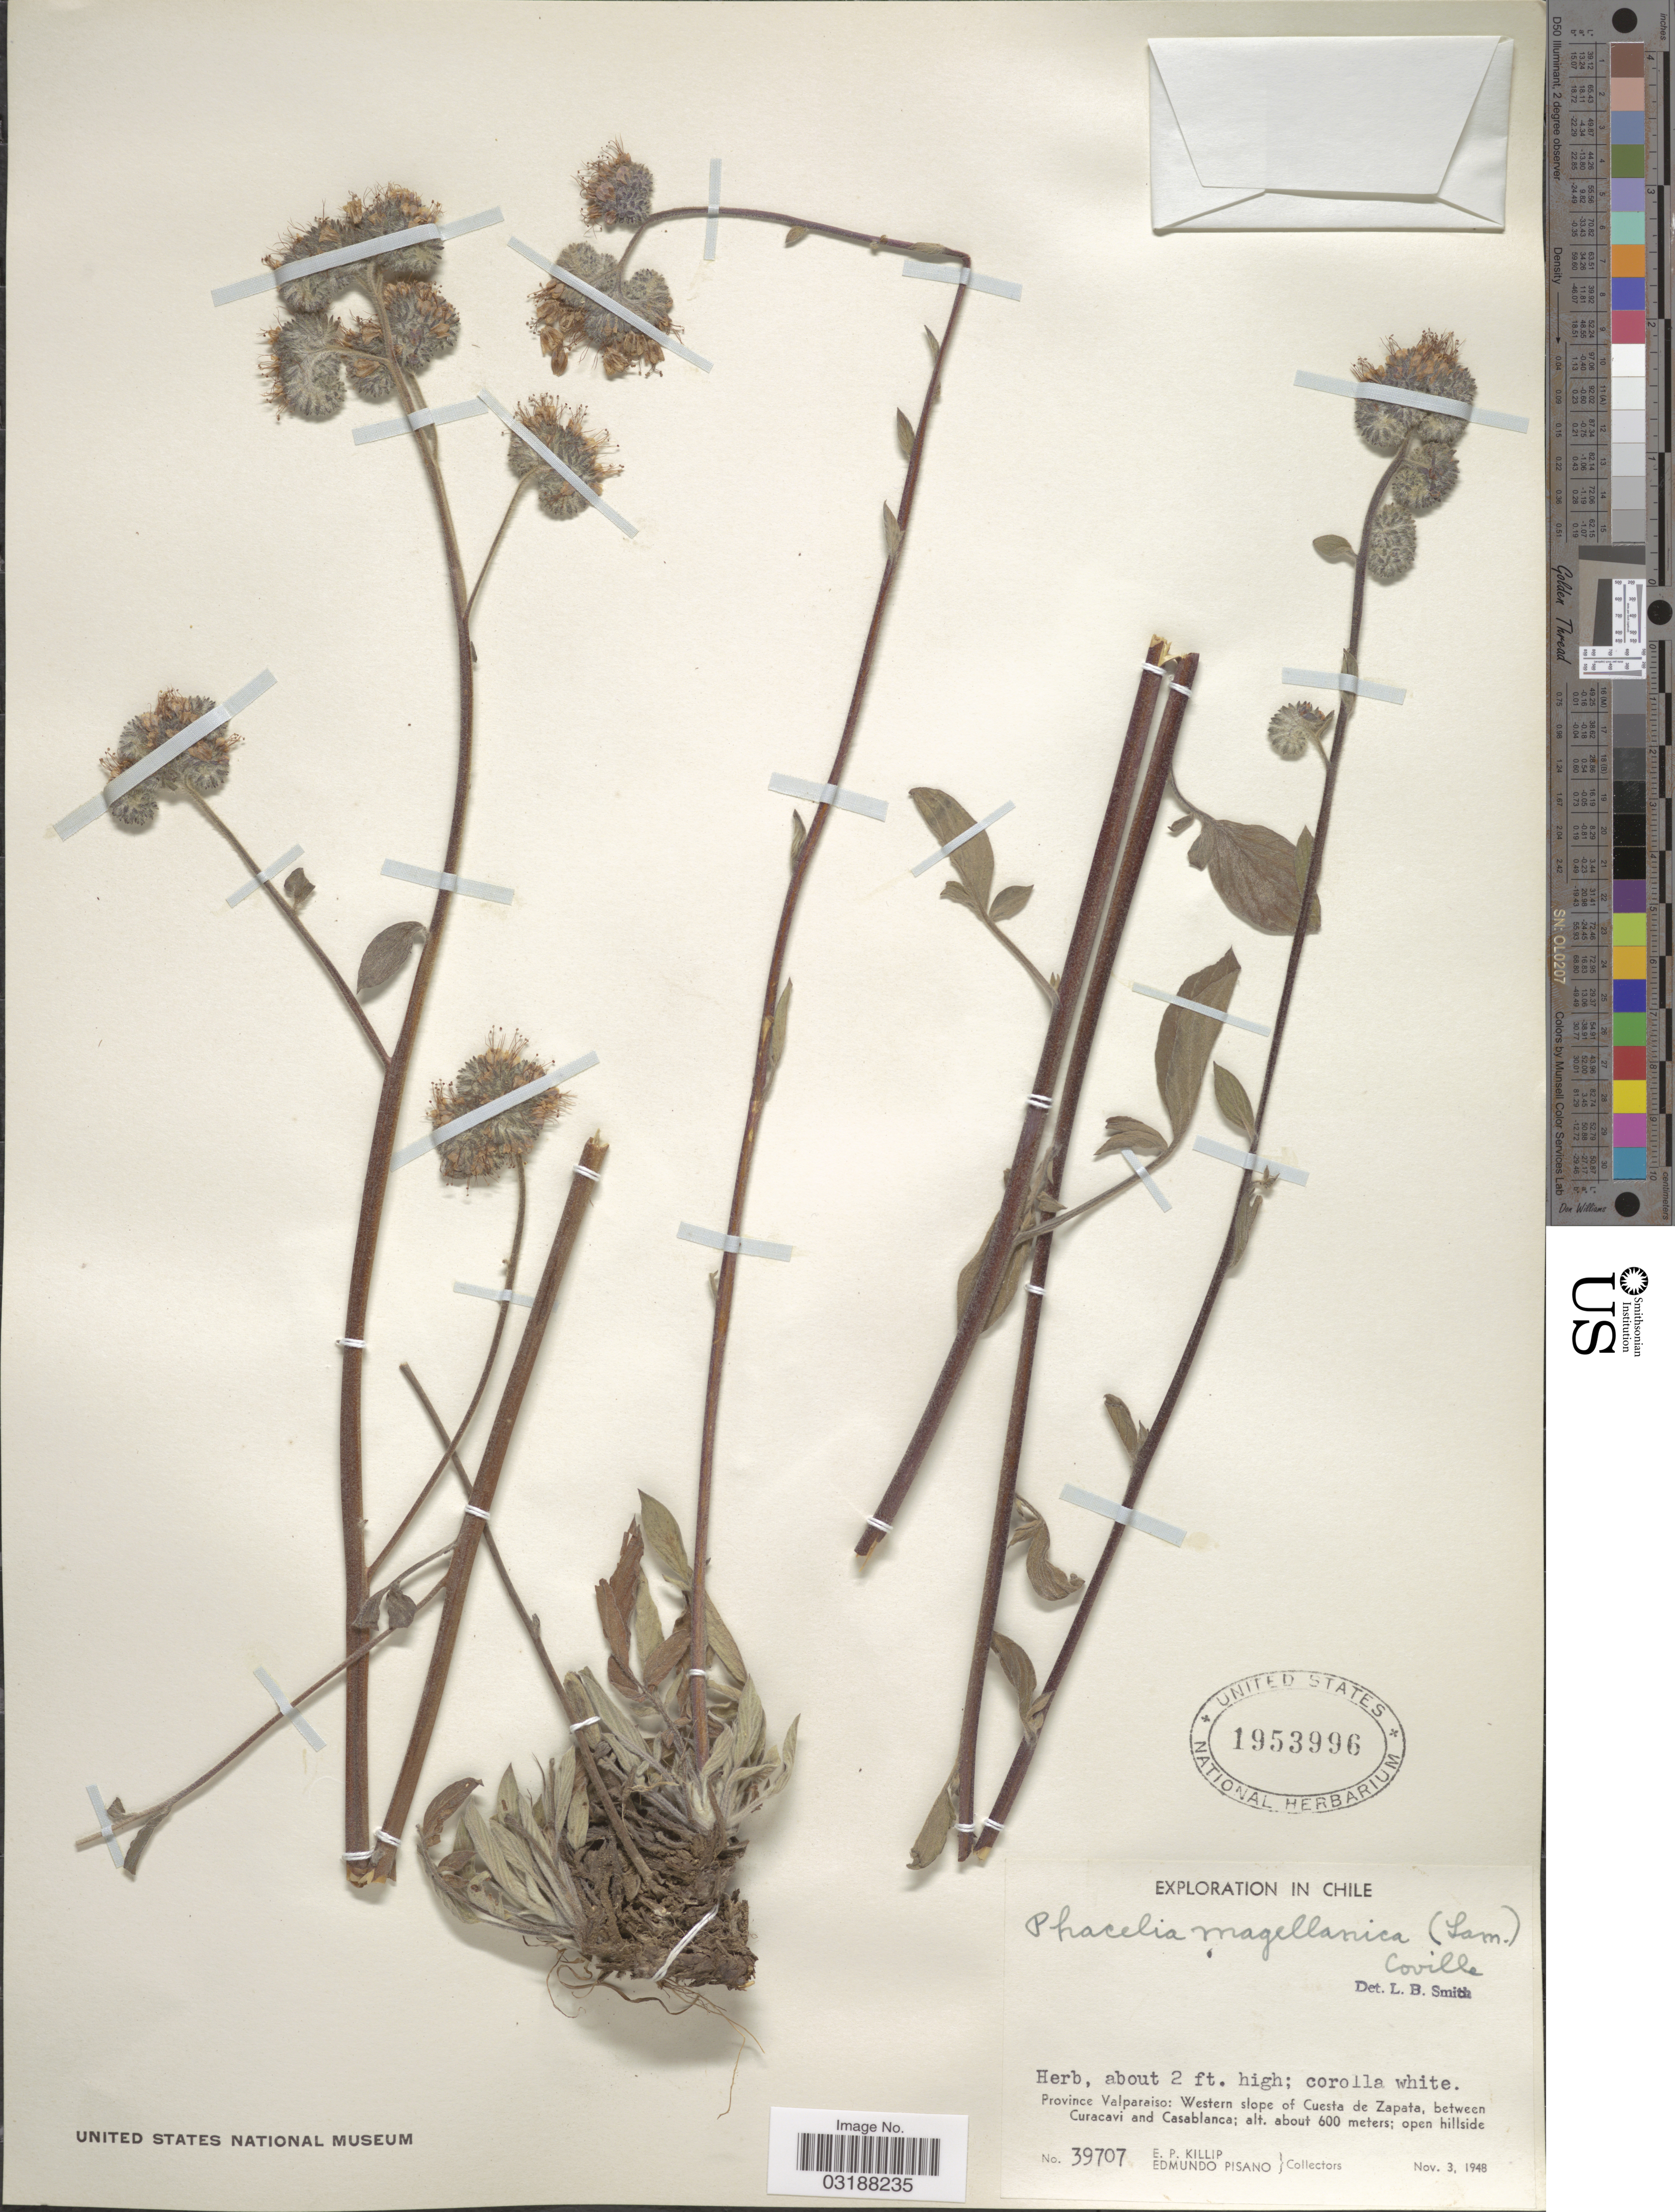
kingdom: Plantae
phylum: Tracheophyta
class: Magnoliopsida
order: Boraginales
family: Hydrophyllaceae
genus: Phacelia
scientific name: Phacelia magellanica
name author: (Lam.) Coville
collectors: E. P. Killip & E. Pisano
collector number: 39707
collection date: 1948-11-03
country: Chile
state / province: Valparaíso (V)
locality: Province Valparaiso: Western slope of Cuesta de Zapata, between Curacavi and Casablanca, open hillside.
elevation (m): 600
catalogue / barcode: US 1953996